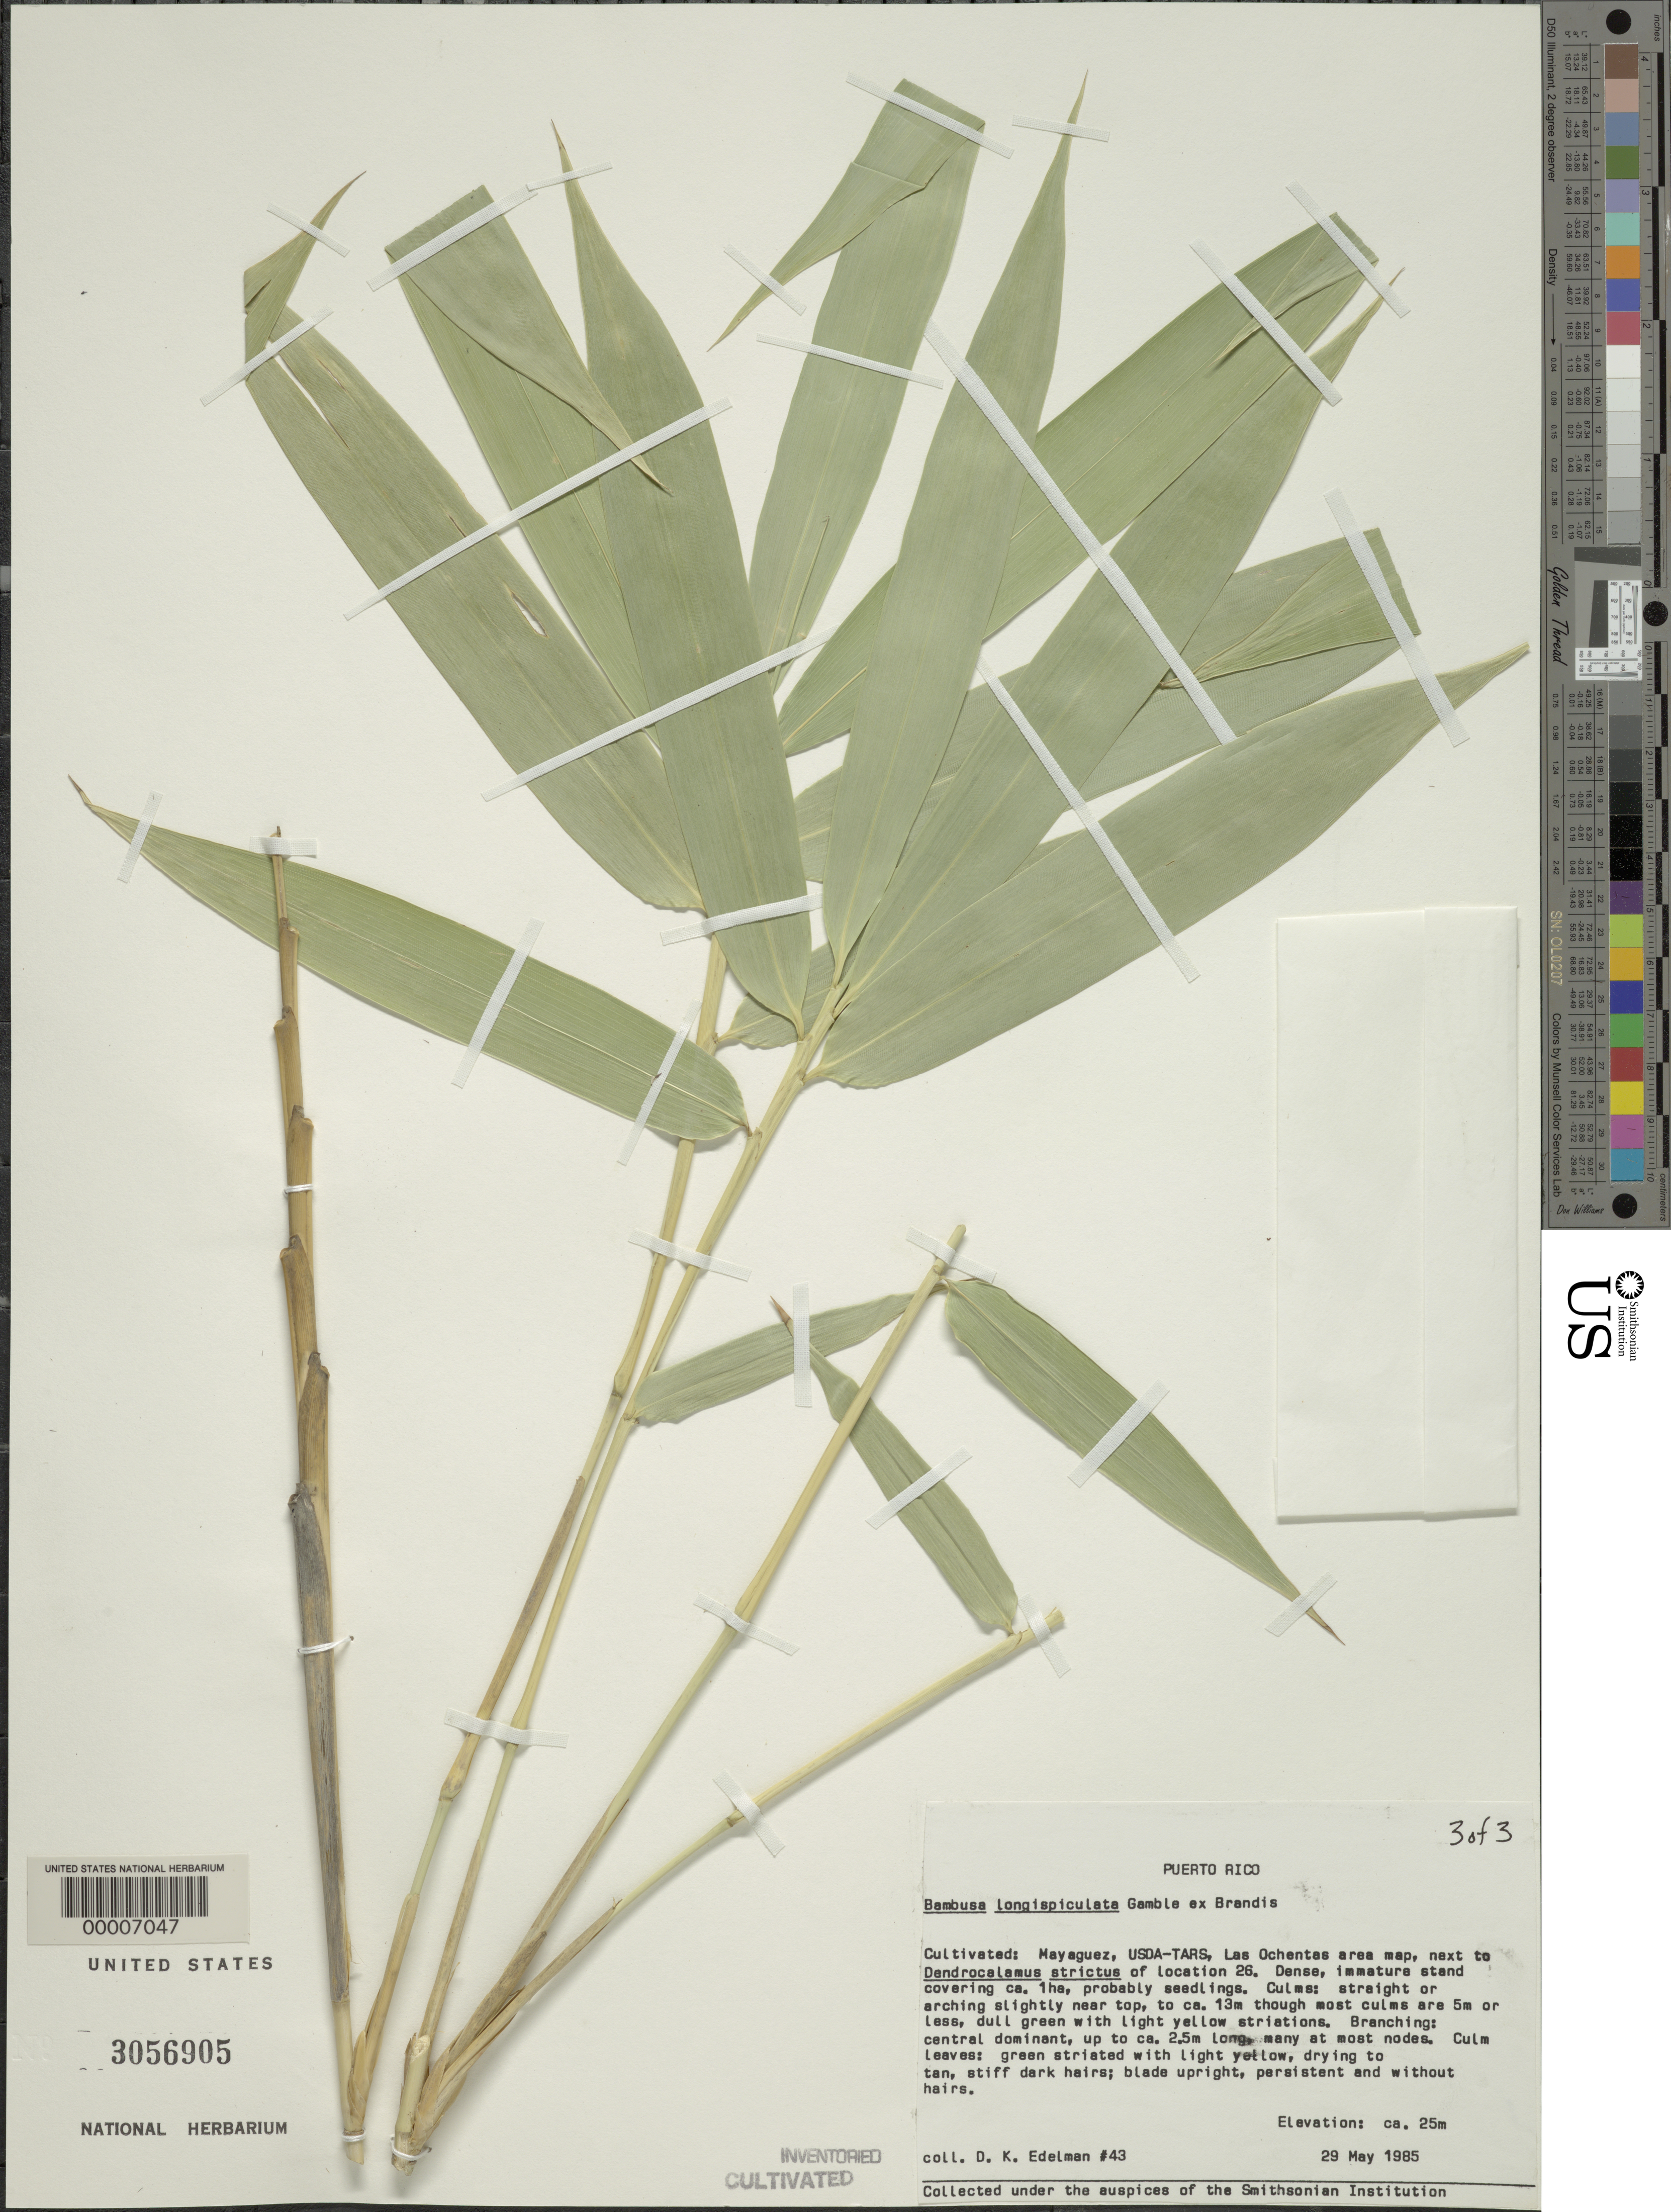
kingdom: Plantae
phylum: Tracheophyta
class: Liliopsida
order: Poales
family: Poaceae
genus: Bambusa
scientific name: Bambusa longispiculata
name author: Gamble ex Brandis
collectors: D. Edelman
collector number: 43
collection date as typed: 29 May 1985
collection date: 1985-05-29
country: Puerto Rico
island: Greater Antilles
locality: Mayaguez, usda-tars, las ochentas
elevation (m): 25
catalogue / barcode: US 3056905